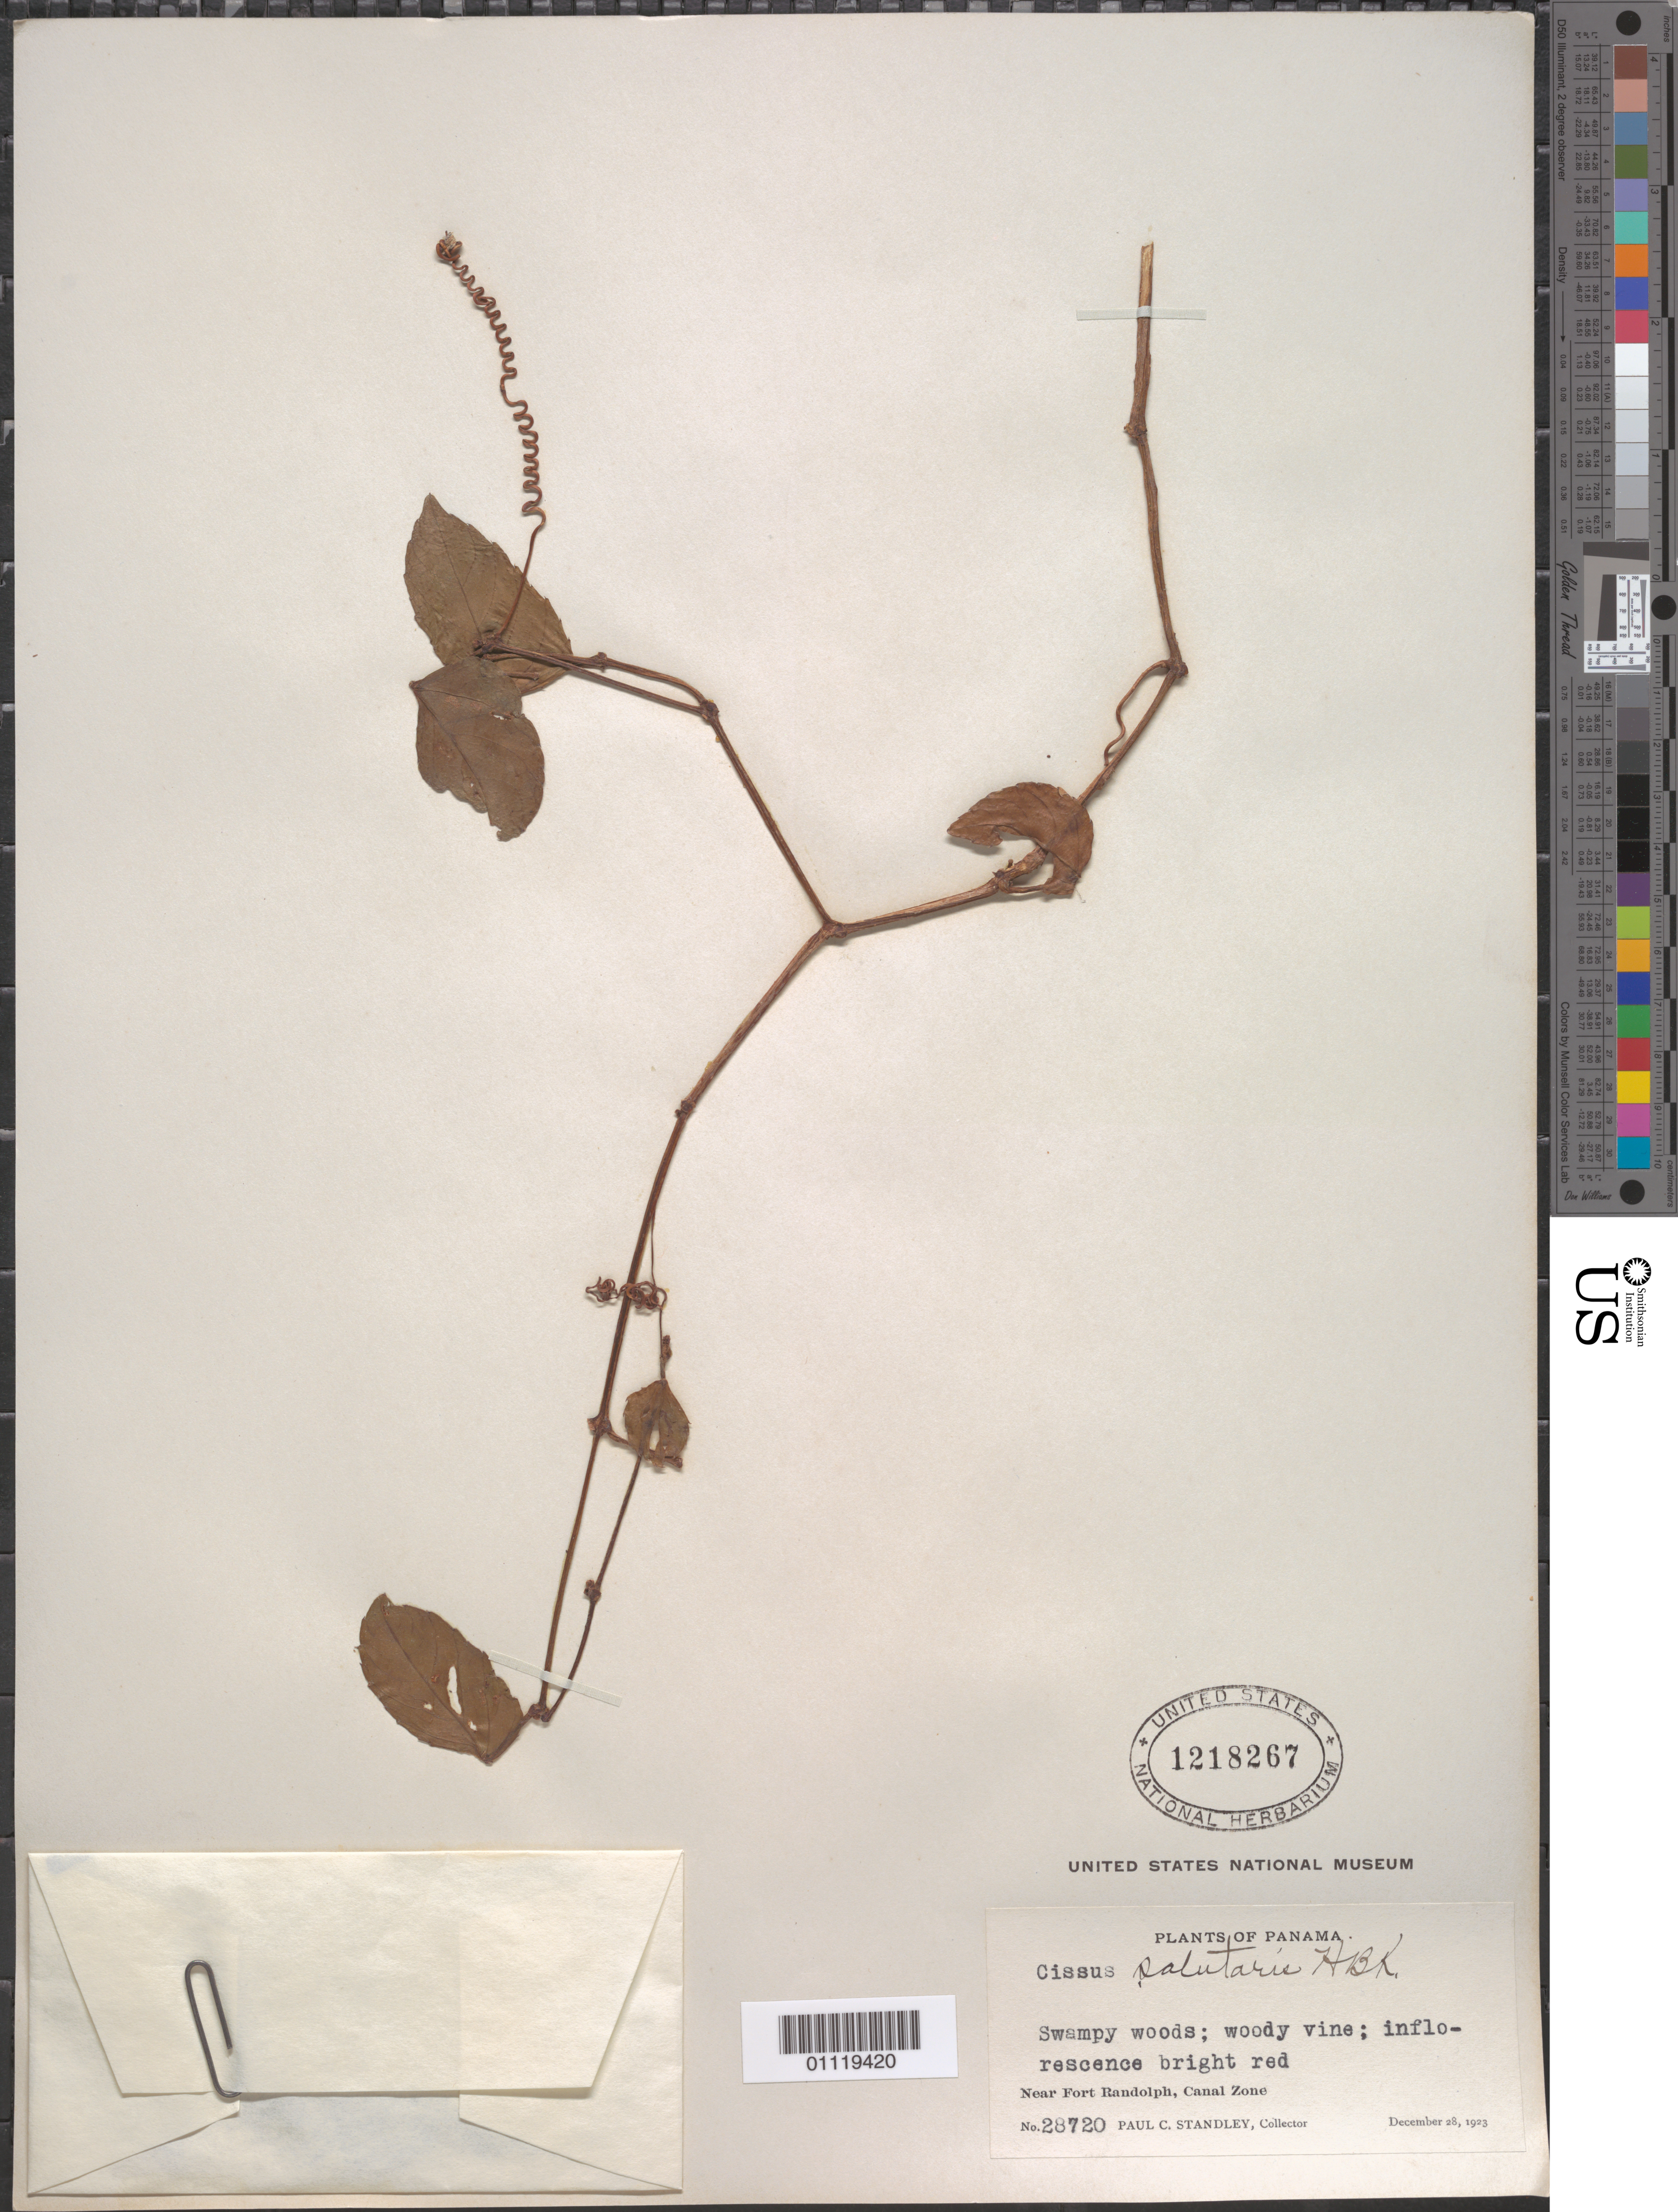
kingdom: Plantae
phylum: Tracheophyta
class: Magnoliopsida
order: Vitales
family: Vitaceae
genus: Cissus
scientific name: Cissus erosa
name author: Rich.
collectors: P. C. Standley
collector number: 28720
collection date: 1923-12-18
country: Panama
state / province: Colón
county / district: Canal Zone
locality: Near Fort Randolph.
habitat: Swampy woods; woody vine.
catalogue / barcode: US 1218267